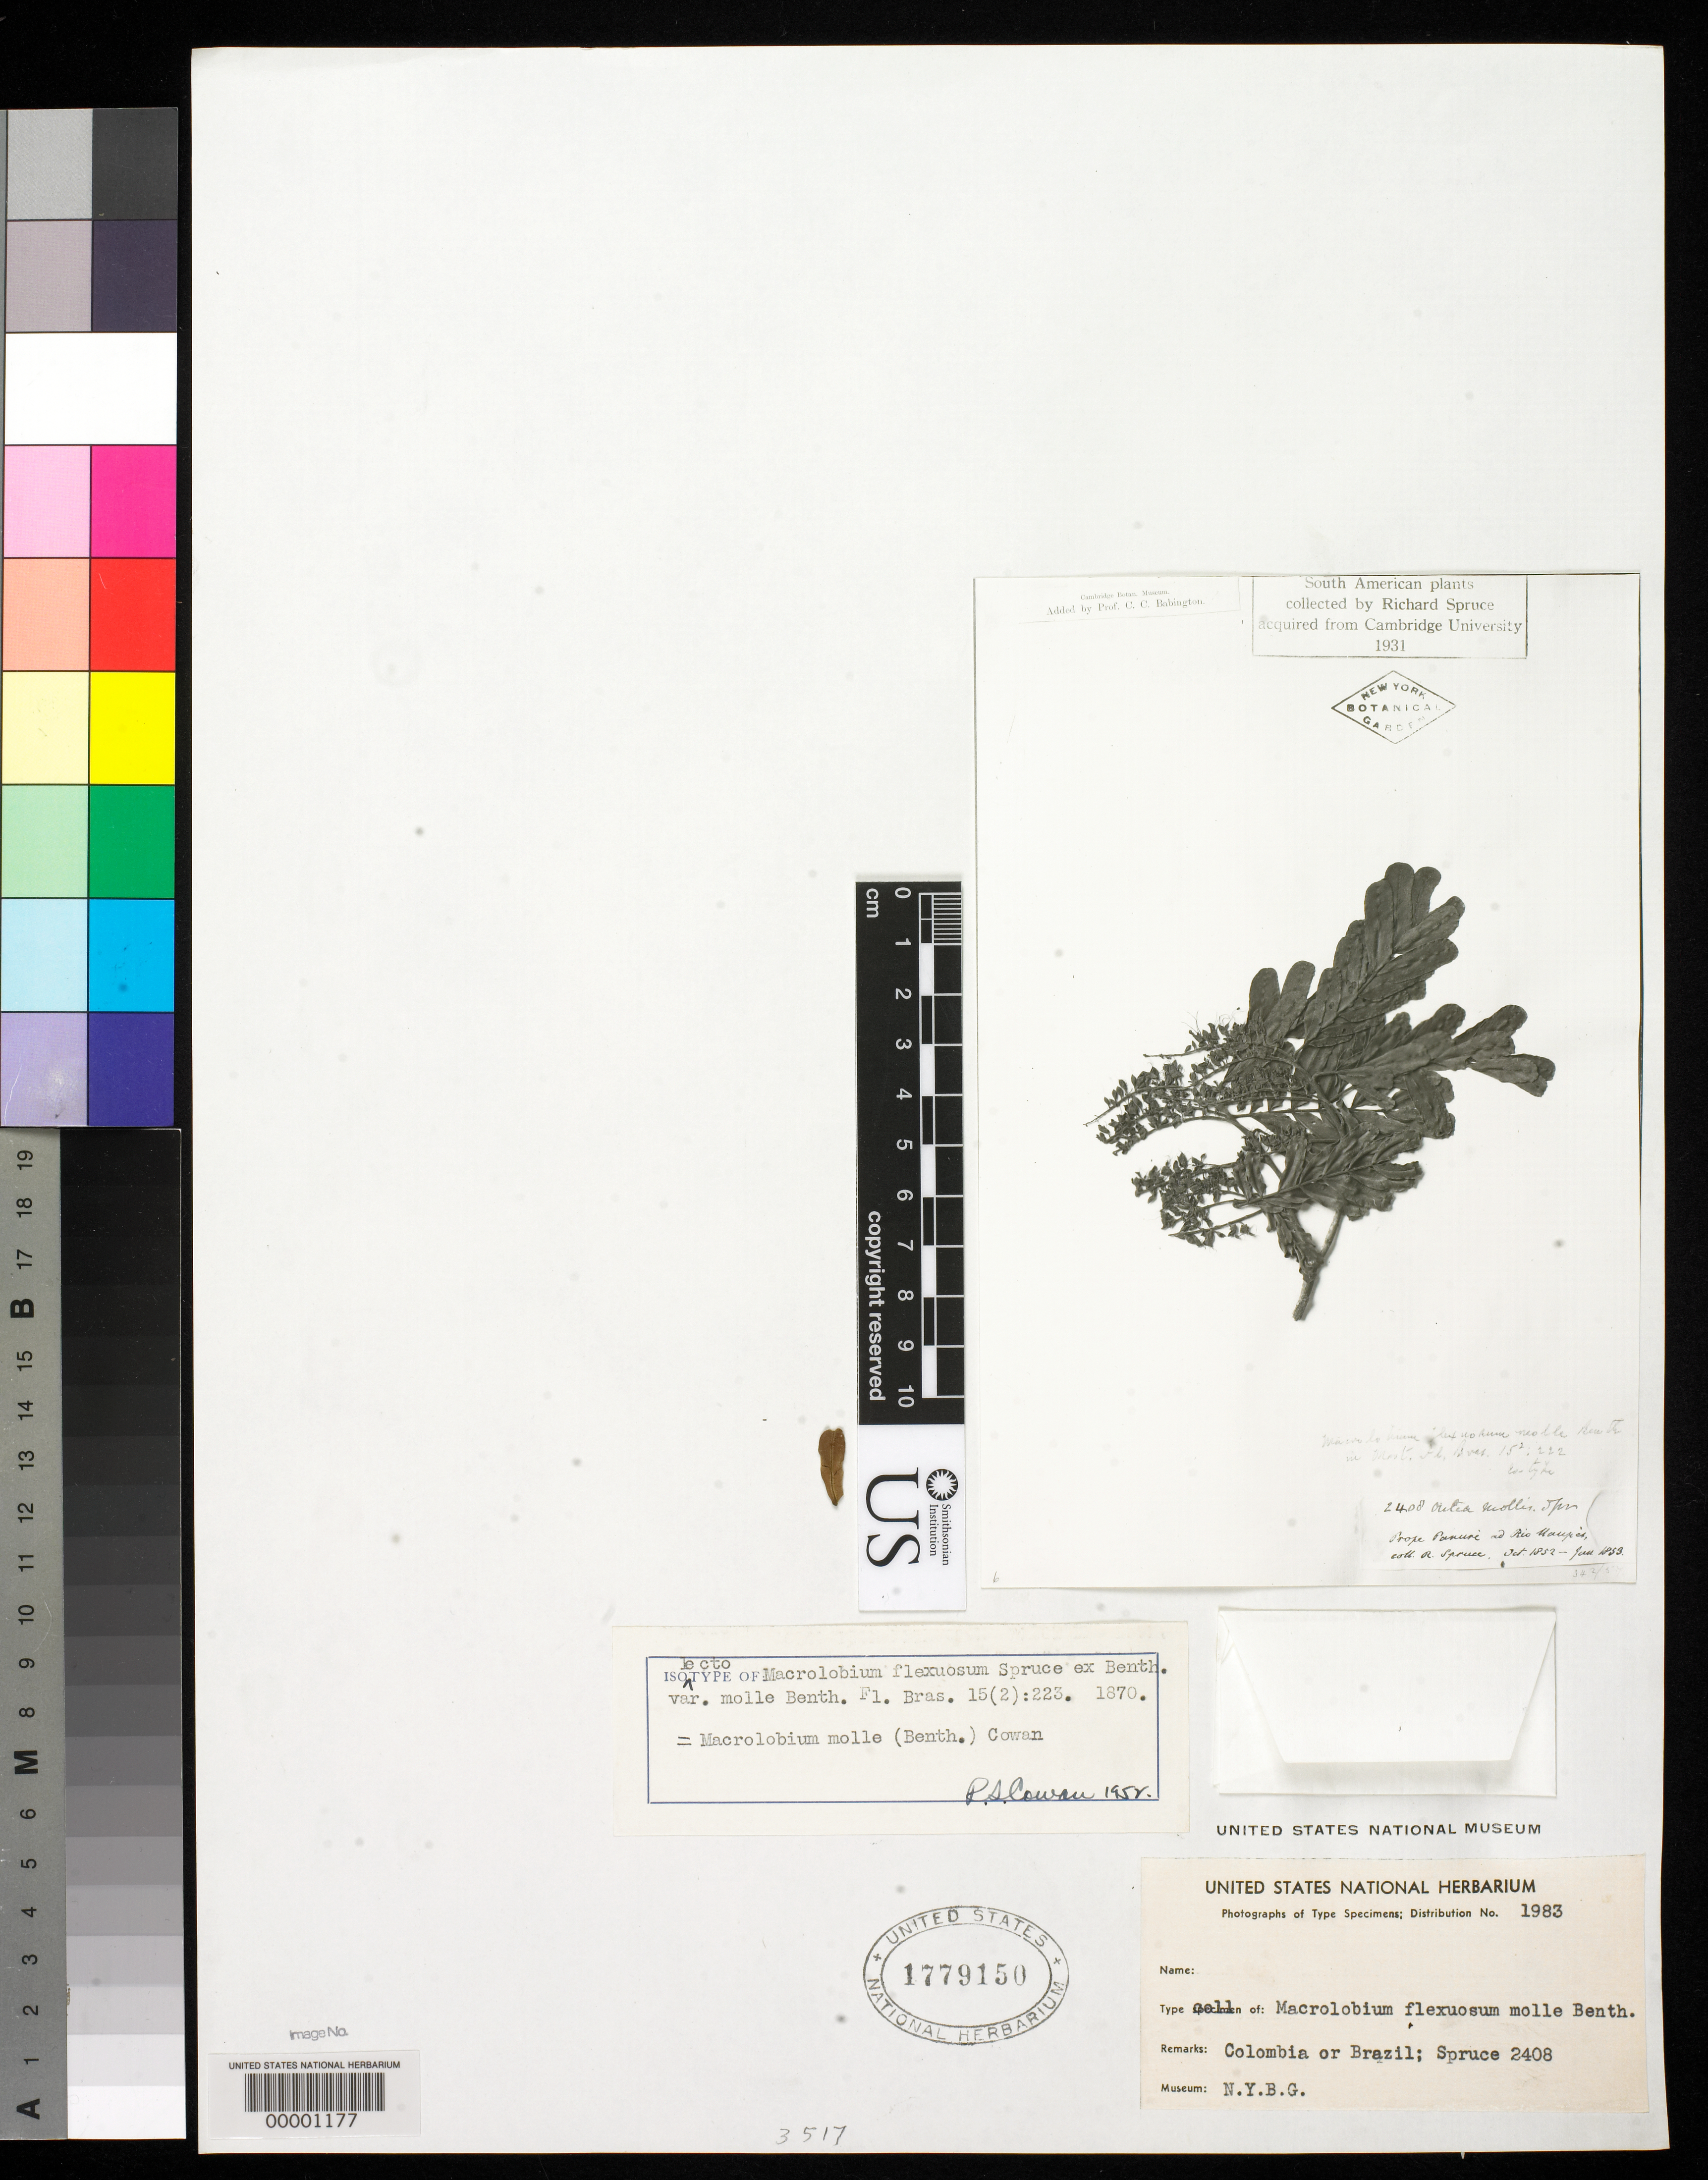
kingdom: Plantae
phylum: Tracheophyta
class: Magnoliopsida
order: Fabales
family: Fabaceae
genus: Macrolobium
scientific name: Macrolobium flexuosum var. molle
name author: Benth. in Mart.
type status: Isosyntype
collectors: R. Spruce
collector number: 2408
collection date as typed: Oct 1852 to -- Jun 1853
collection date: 1852-10/1853-06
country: Brazil / Colombia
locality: Rio Vaupes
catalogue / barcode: US 1779150